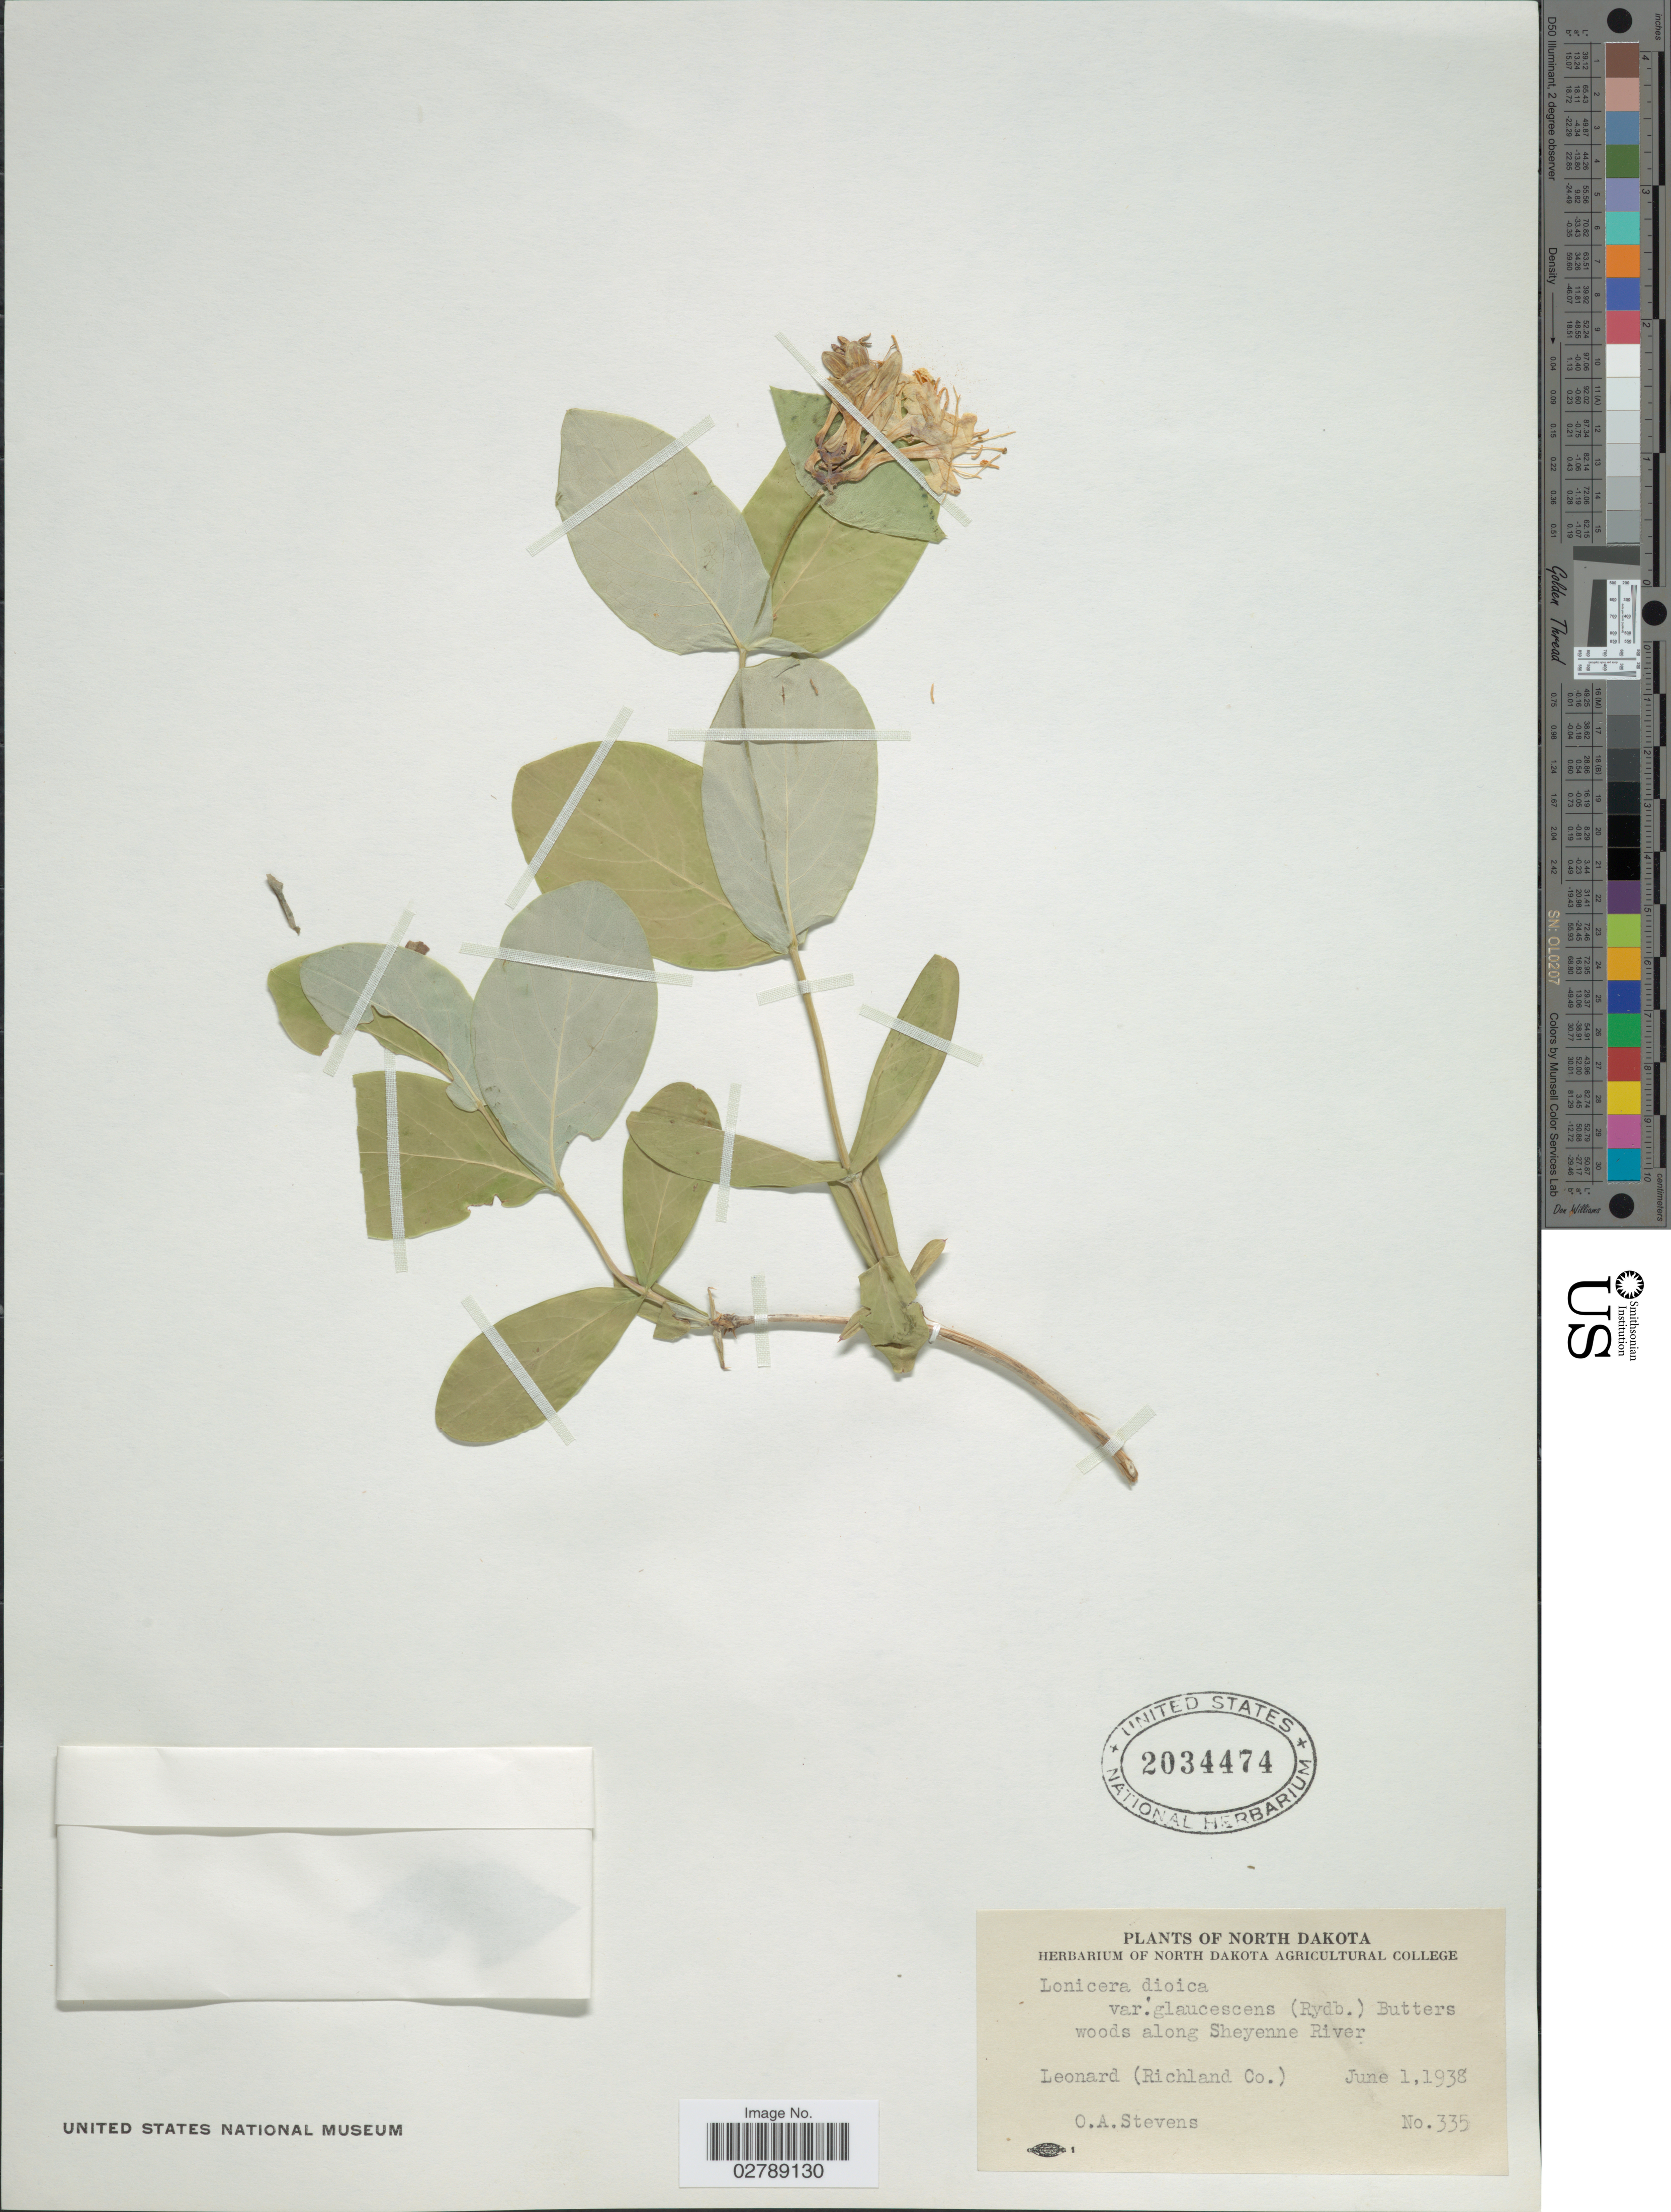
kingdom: Plantae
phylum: Tracheophyta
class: Magnoliopsida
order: Dipsacales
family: Caprifoliaceae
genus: Lonicera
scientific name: Lonicera dioica var. glaucescens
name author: (Rydb.) Butters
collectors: O. A. Stevens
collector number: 335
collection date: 1938-06-01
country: United States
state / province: North Dakota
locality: Woods long Sheyenne River. Leonard (Richland Co.).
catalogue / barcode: US 2034474